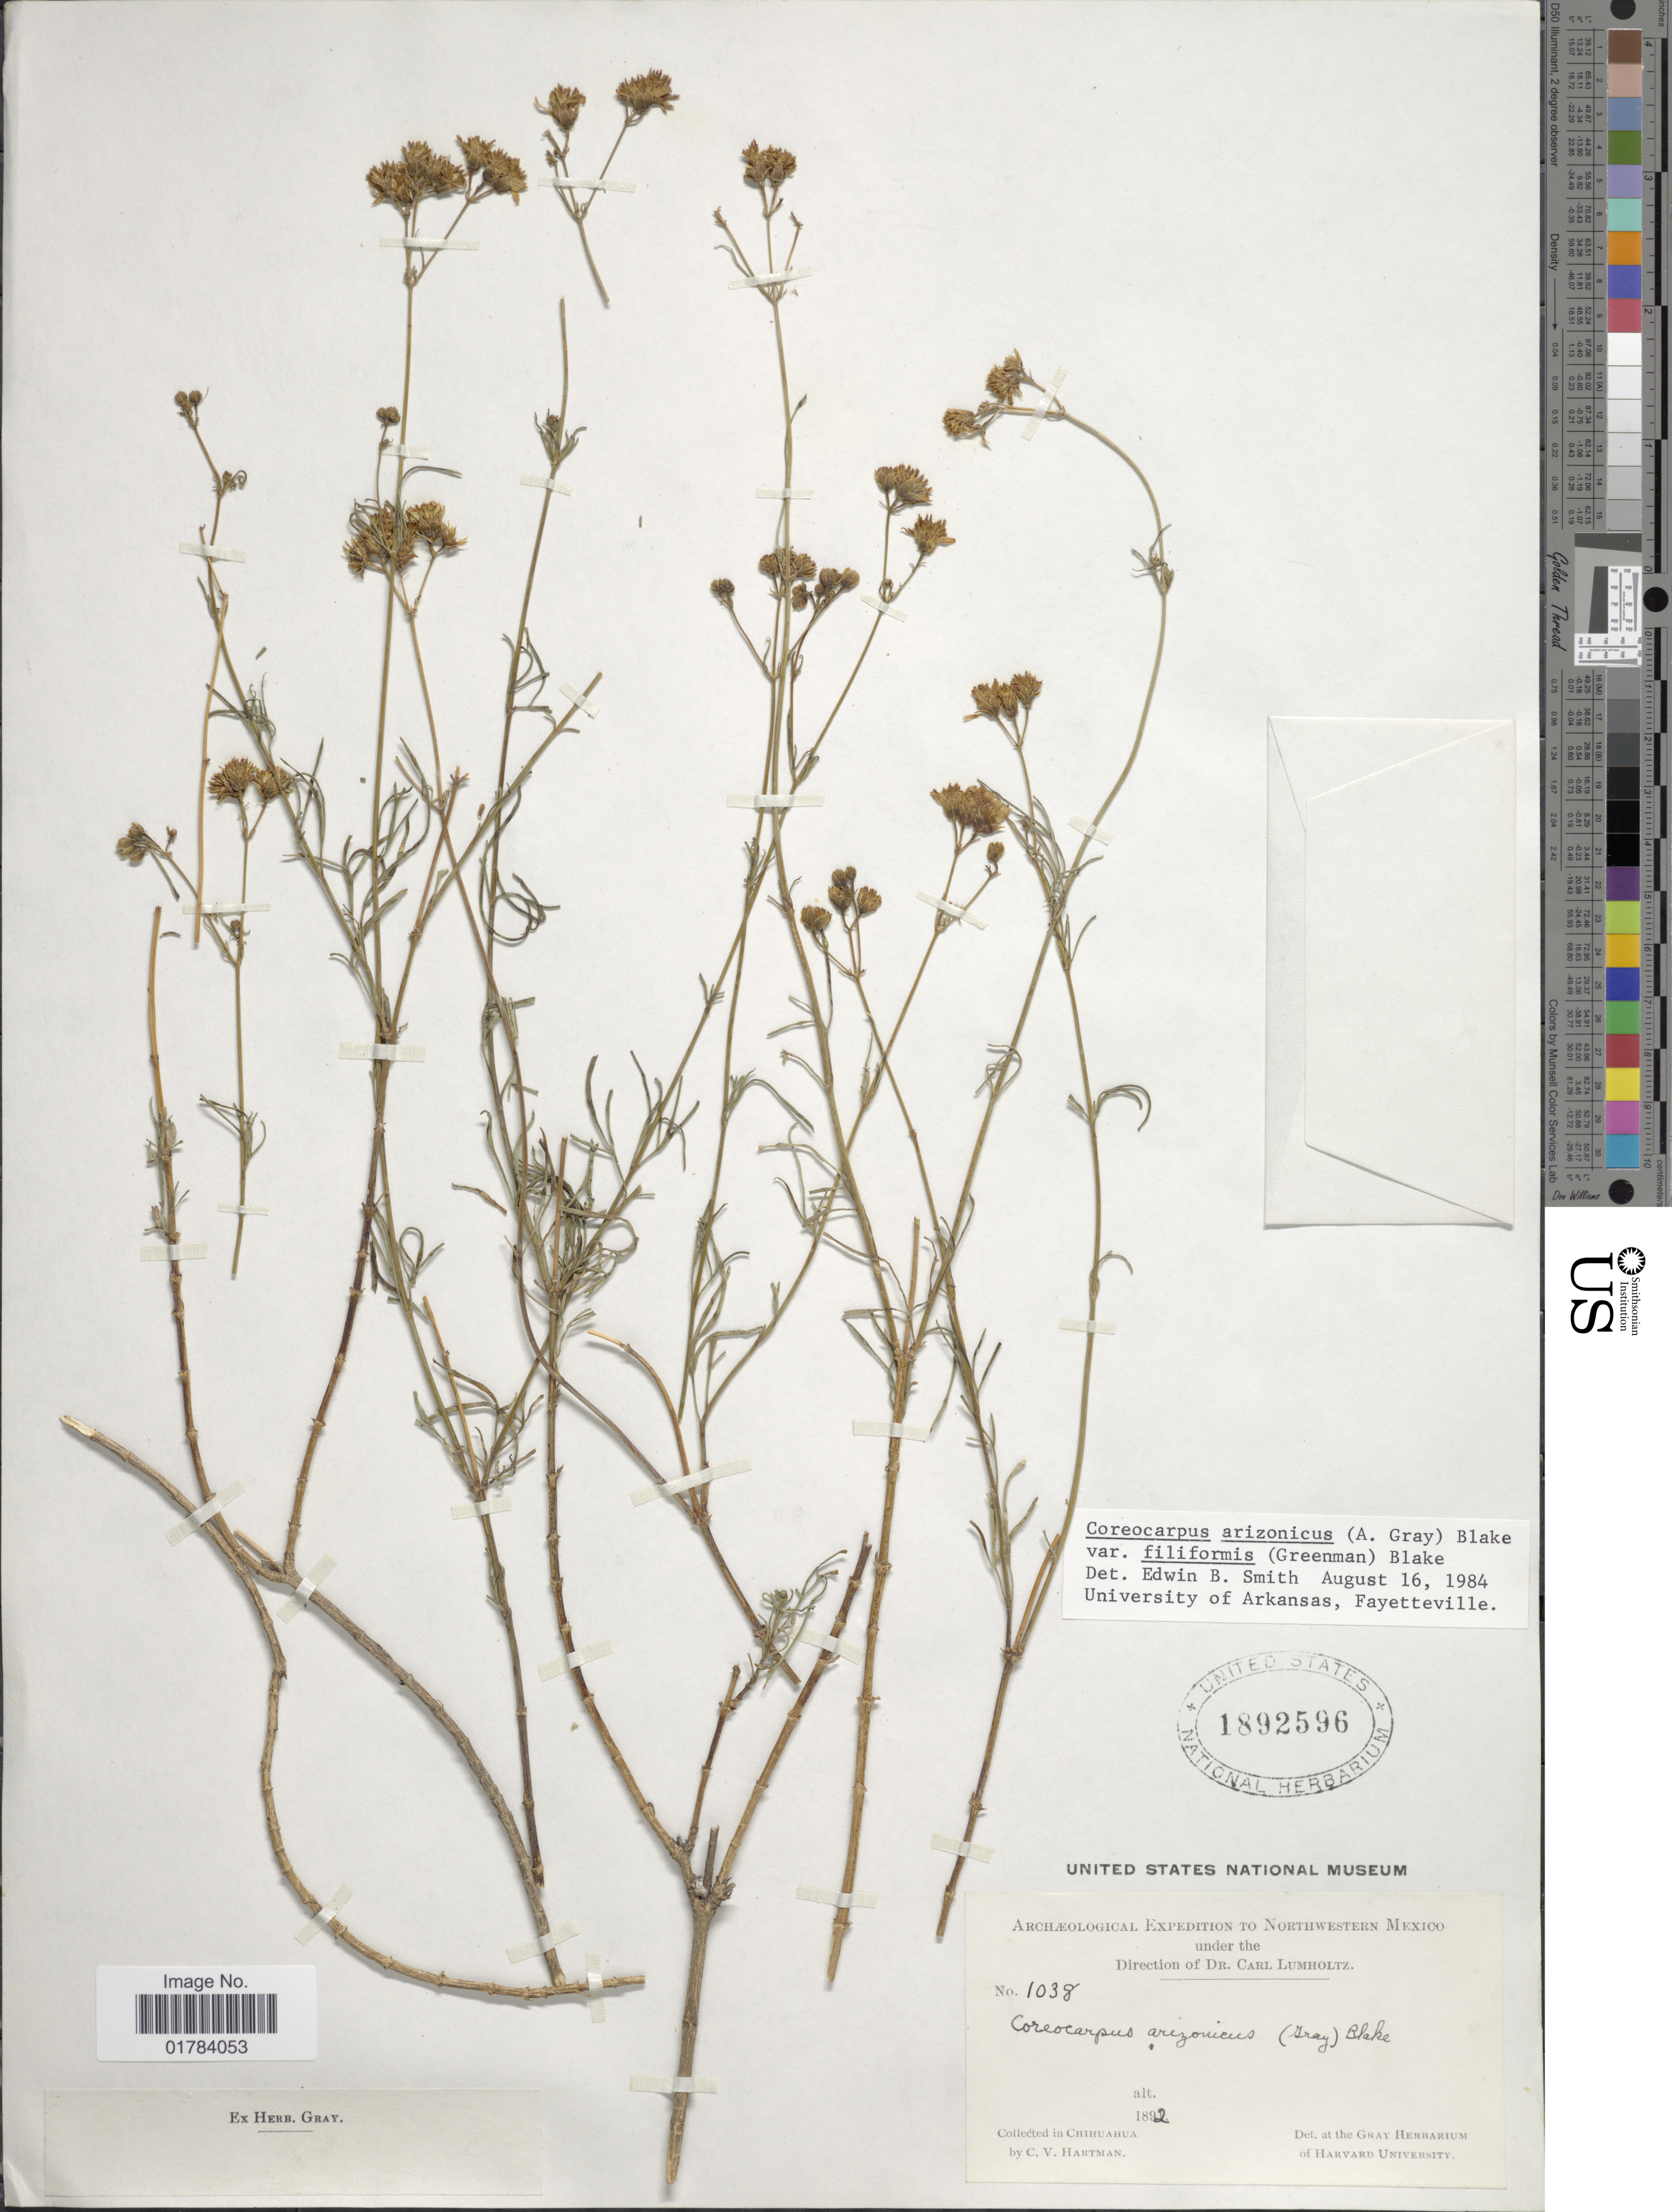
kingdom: Plantae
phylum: Tracheophyta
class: Magnoliopsida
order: Asterales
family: Asteraceae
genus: Coreocarpus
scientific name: Coreocarpus arizonicus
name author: (A. Gray) S.F. Blake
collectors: C. V. Hartman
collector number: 1038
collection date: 1892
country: Mexico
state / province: Chihuahua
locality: Northwestern Mexico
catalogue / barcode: US 1892596